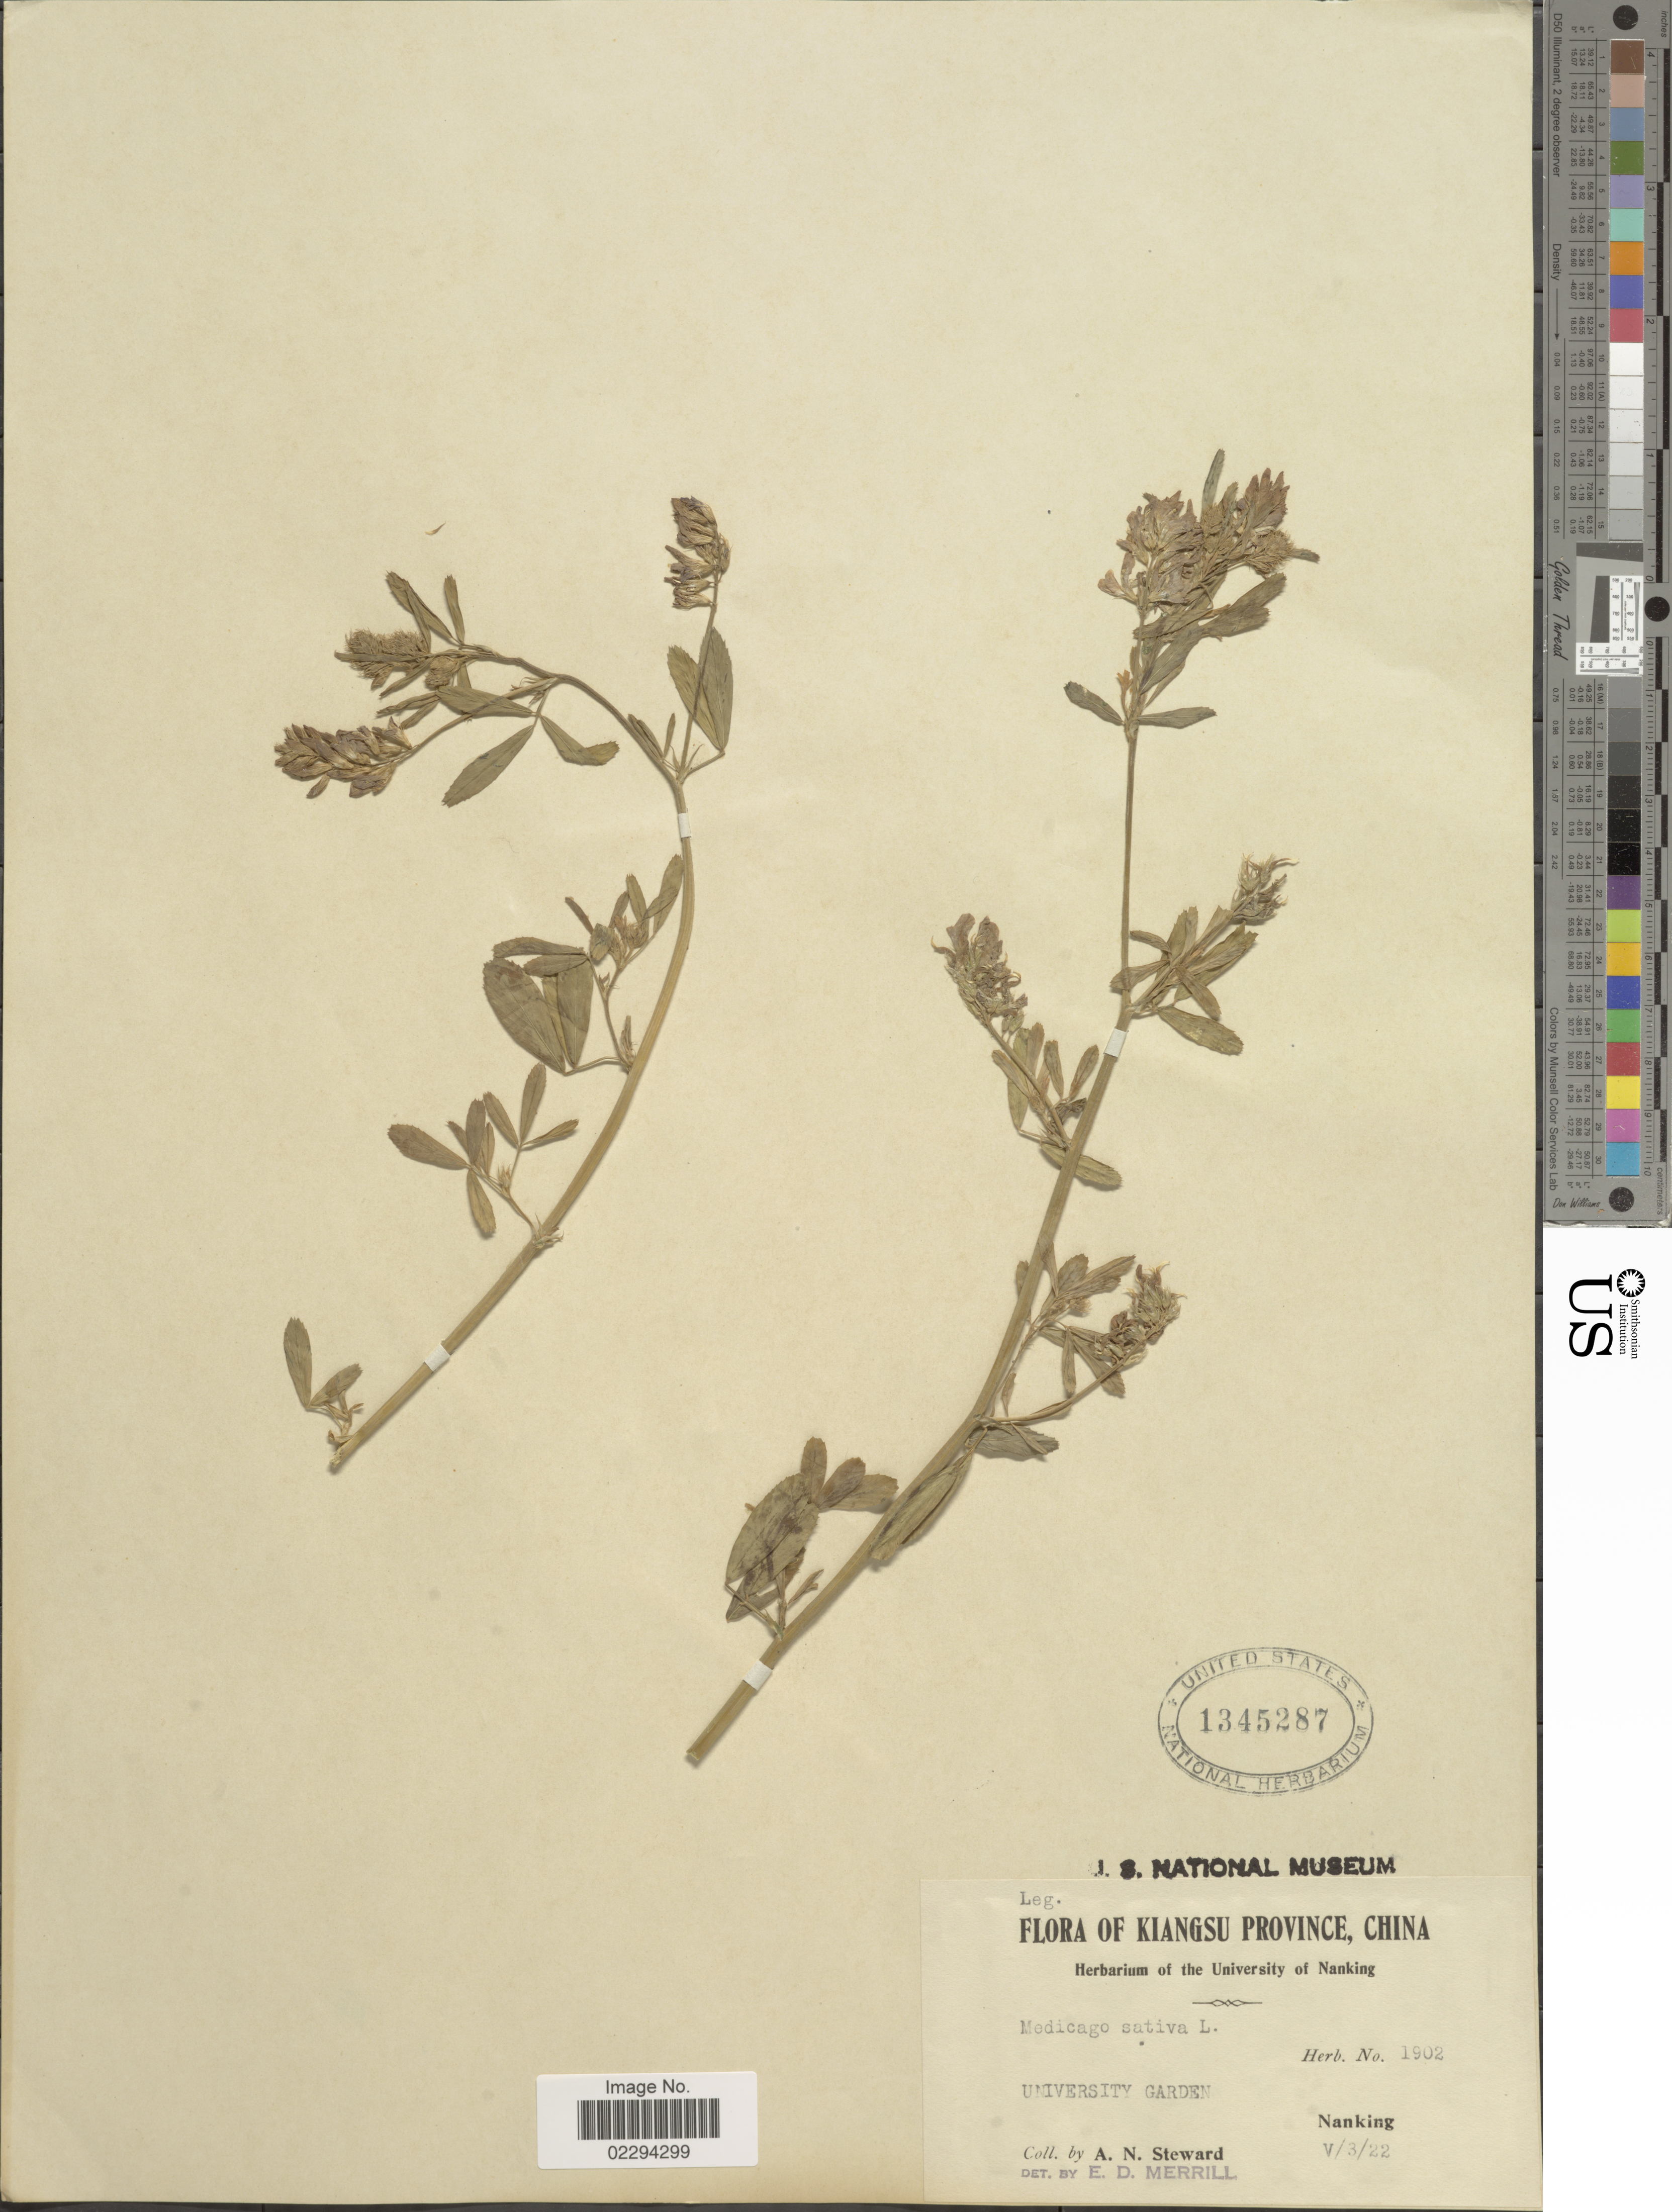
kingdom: Plantae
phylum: Tracheophyta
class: Magnoliopsida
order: Fabales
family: Fabaceae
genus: Medicago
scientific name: Medicago sativa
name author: L.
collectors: A. N. Steward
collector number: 1902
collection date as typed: Transcribed d/m/y: 3/5/22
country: China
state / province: Jiangsu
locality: Kiangsu Province, University Garden, Nanking.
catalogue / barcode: US 1345287